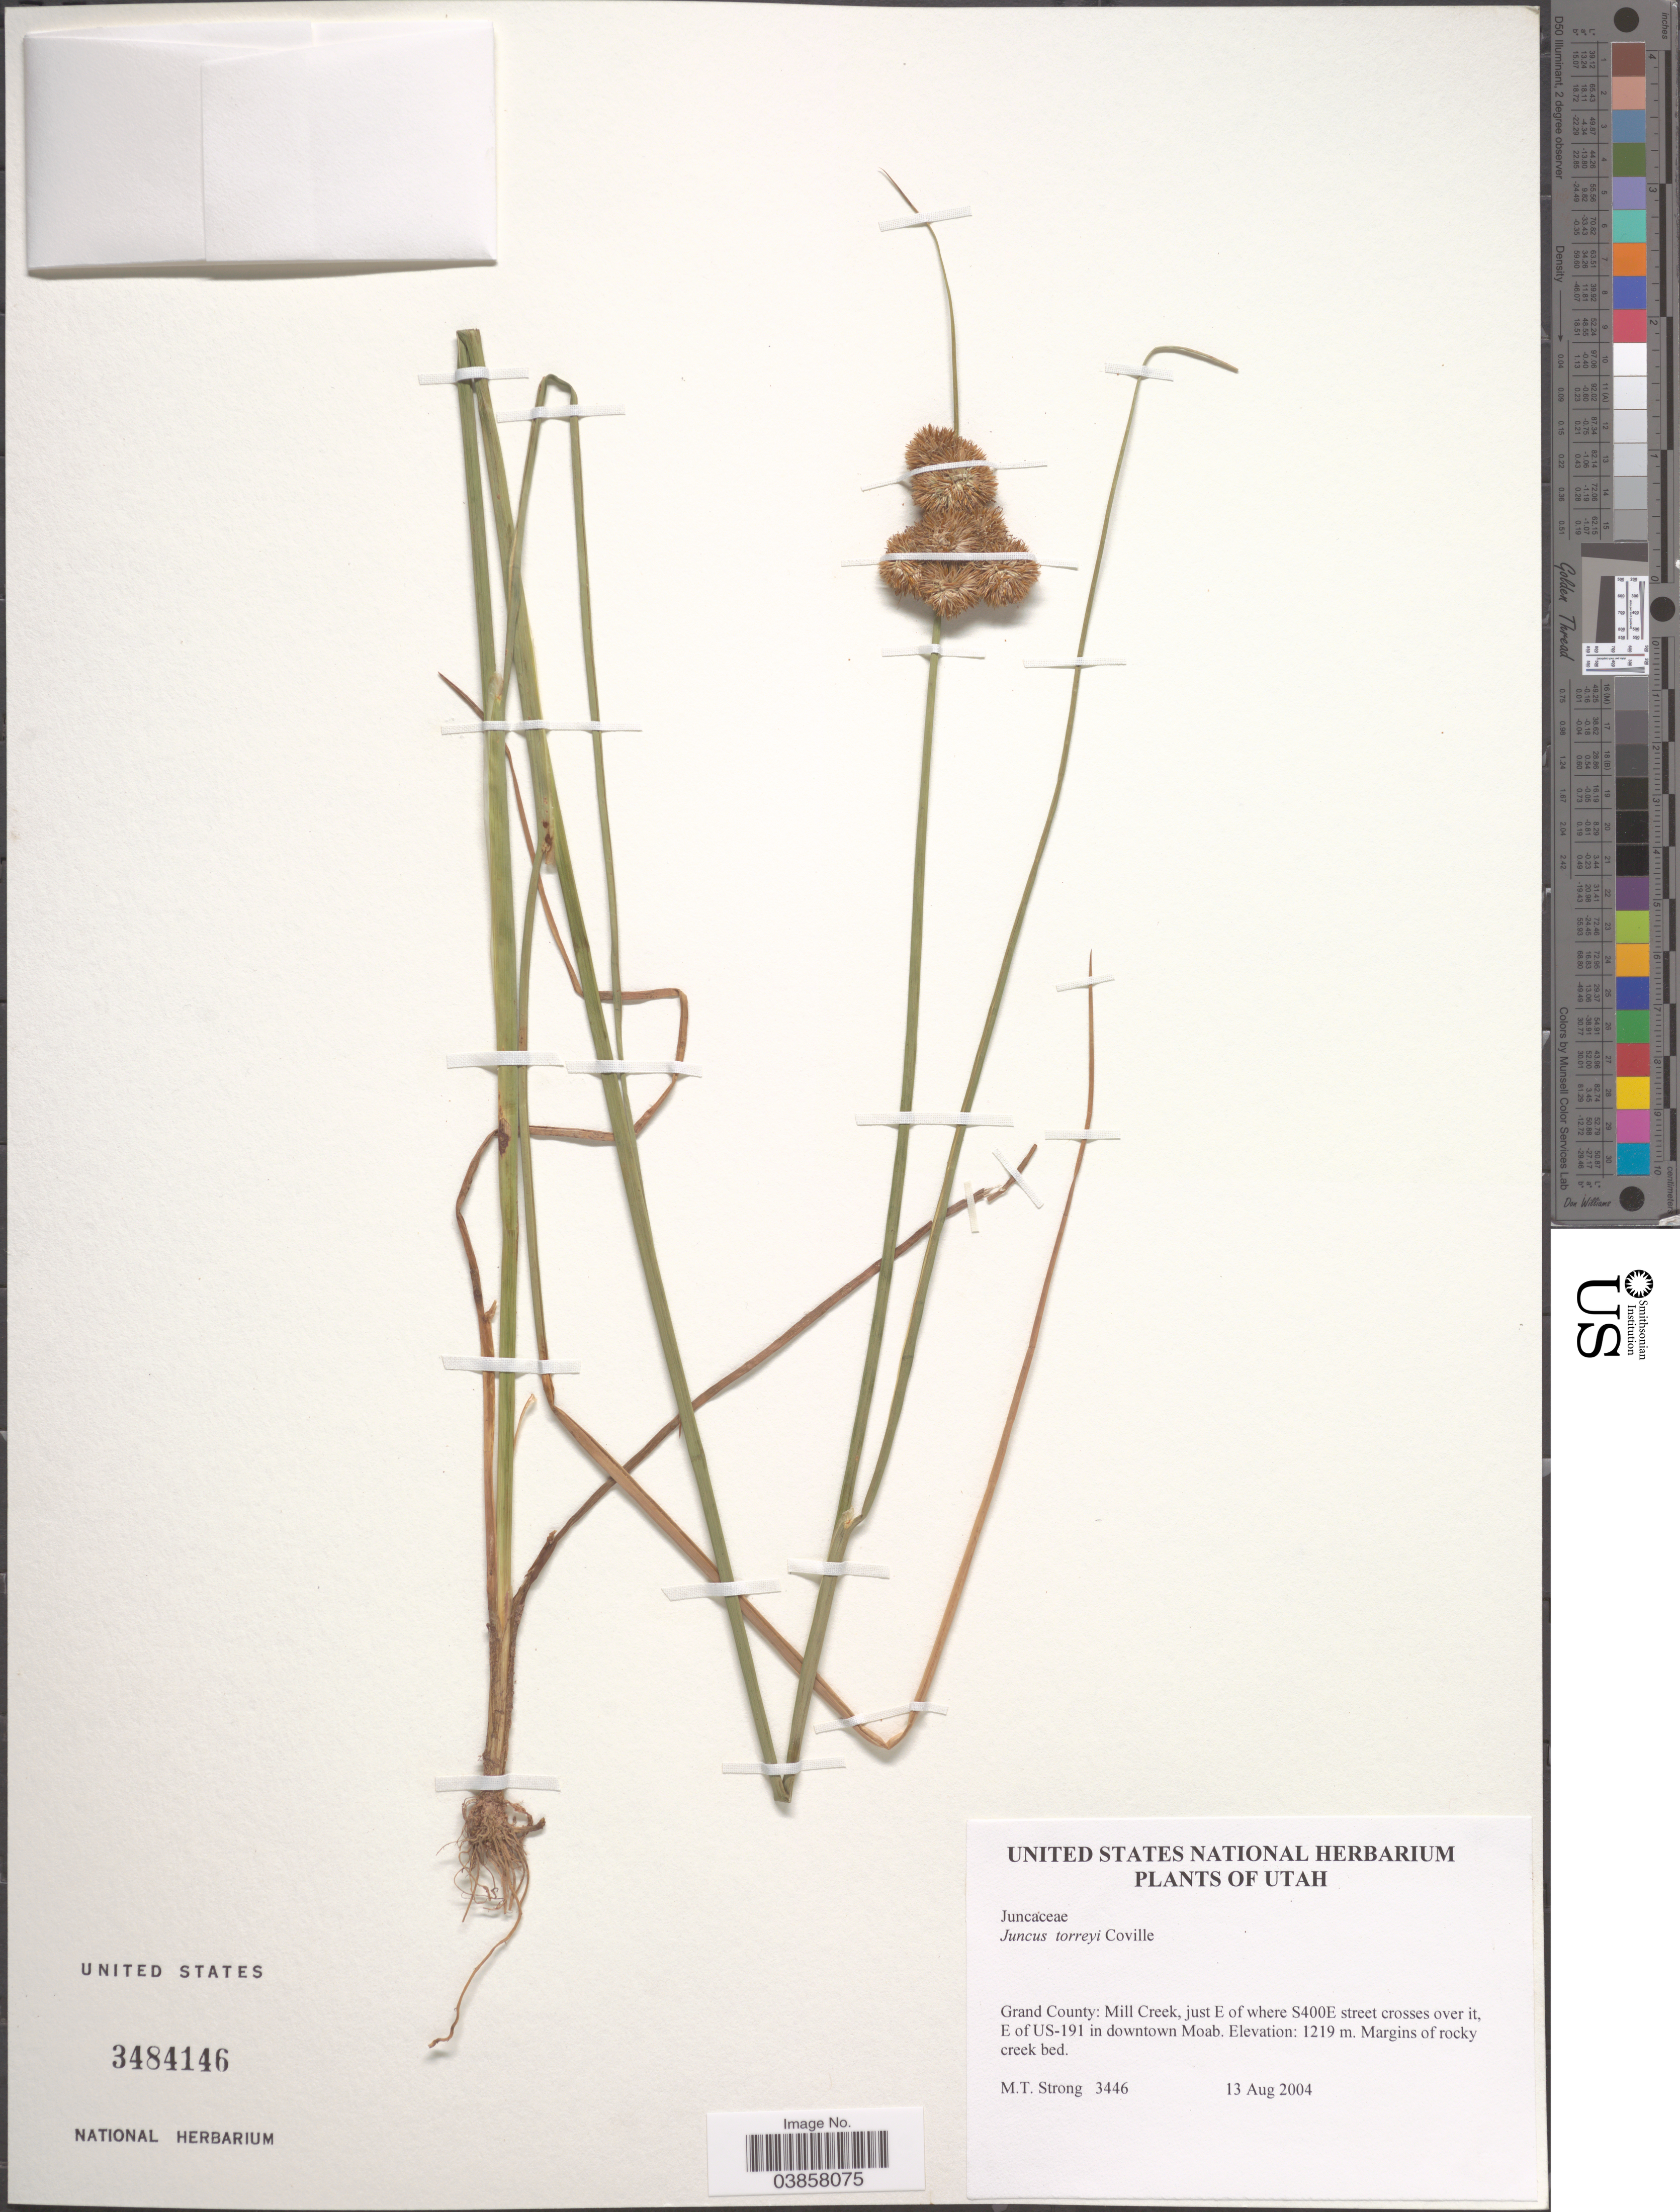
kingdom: Plantae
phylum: Tracheophyta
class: Liliopsida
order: Poales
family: Juncaceae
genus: Juncus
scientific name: Juncus torreyi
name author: Coville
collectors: M. T. Strong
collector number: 3446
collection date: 2004-08-13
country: United States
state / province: Utah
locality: Grand County: Mill Creek, just E of where S400E street crosses over it, E of US-191 in downtown Moab.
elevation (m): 1219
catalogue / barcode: US 3484146